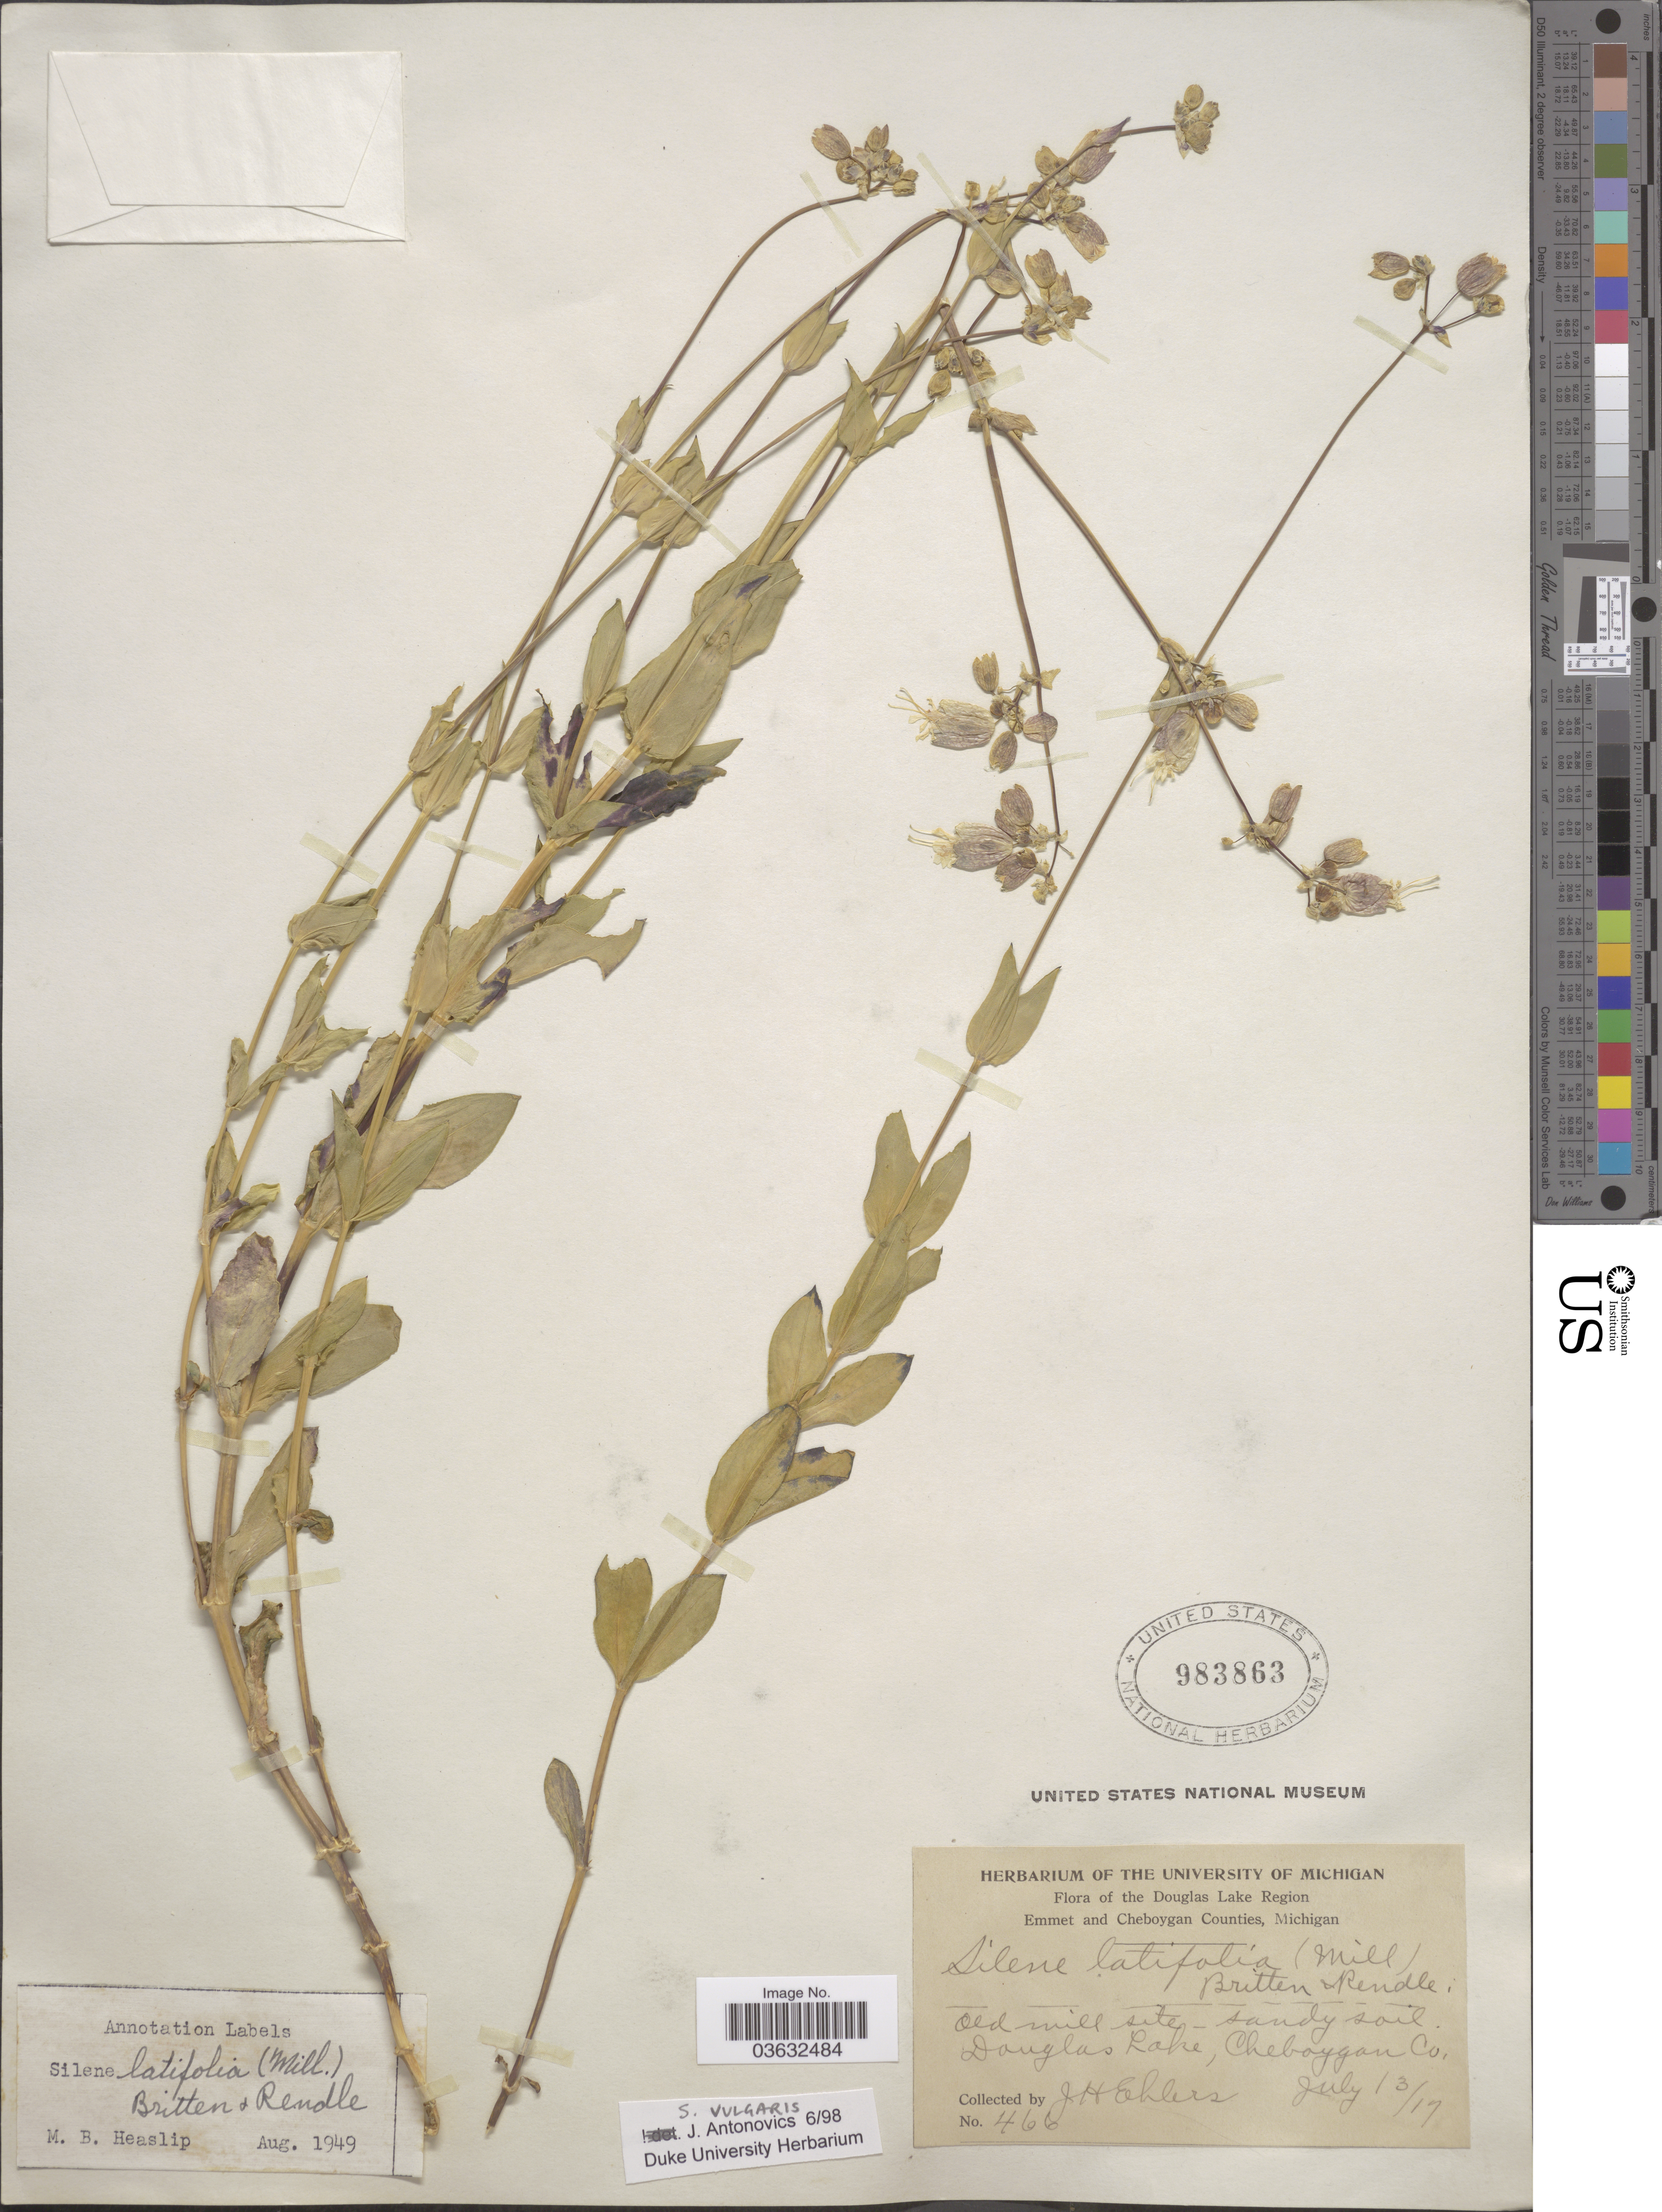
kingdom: Plantae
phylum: Tracheophyta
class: Magnoliopsida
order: Caryophyllales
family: Caryophyllaceae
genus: Silene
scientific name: Silene vulgaris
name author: (Moench) Garcke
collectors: J. H. Ehlers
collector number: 466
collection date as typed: Transcribed d/m/y: 13/7/17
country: United States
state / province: Michigan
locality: The Douglas Lake Region. Old mill site - sandy soil. Douglas Lake, Cheboygan Co.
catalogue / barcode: US 983863